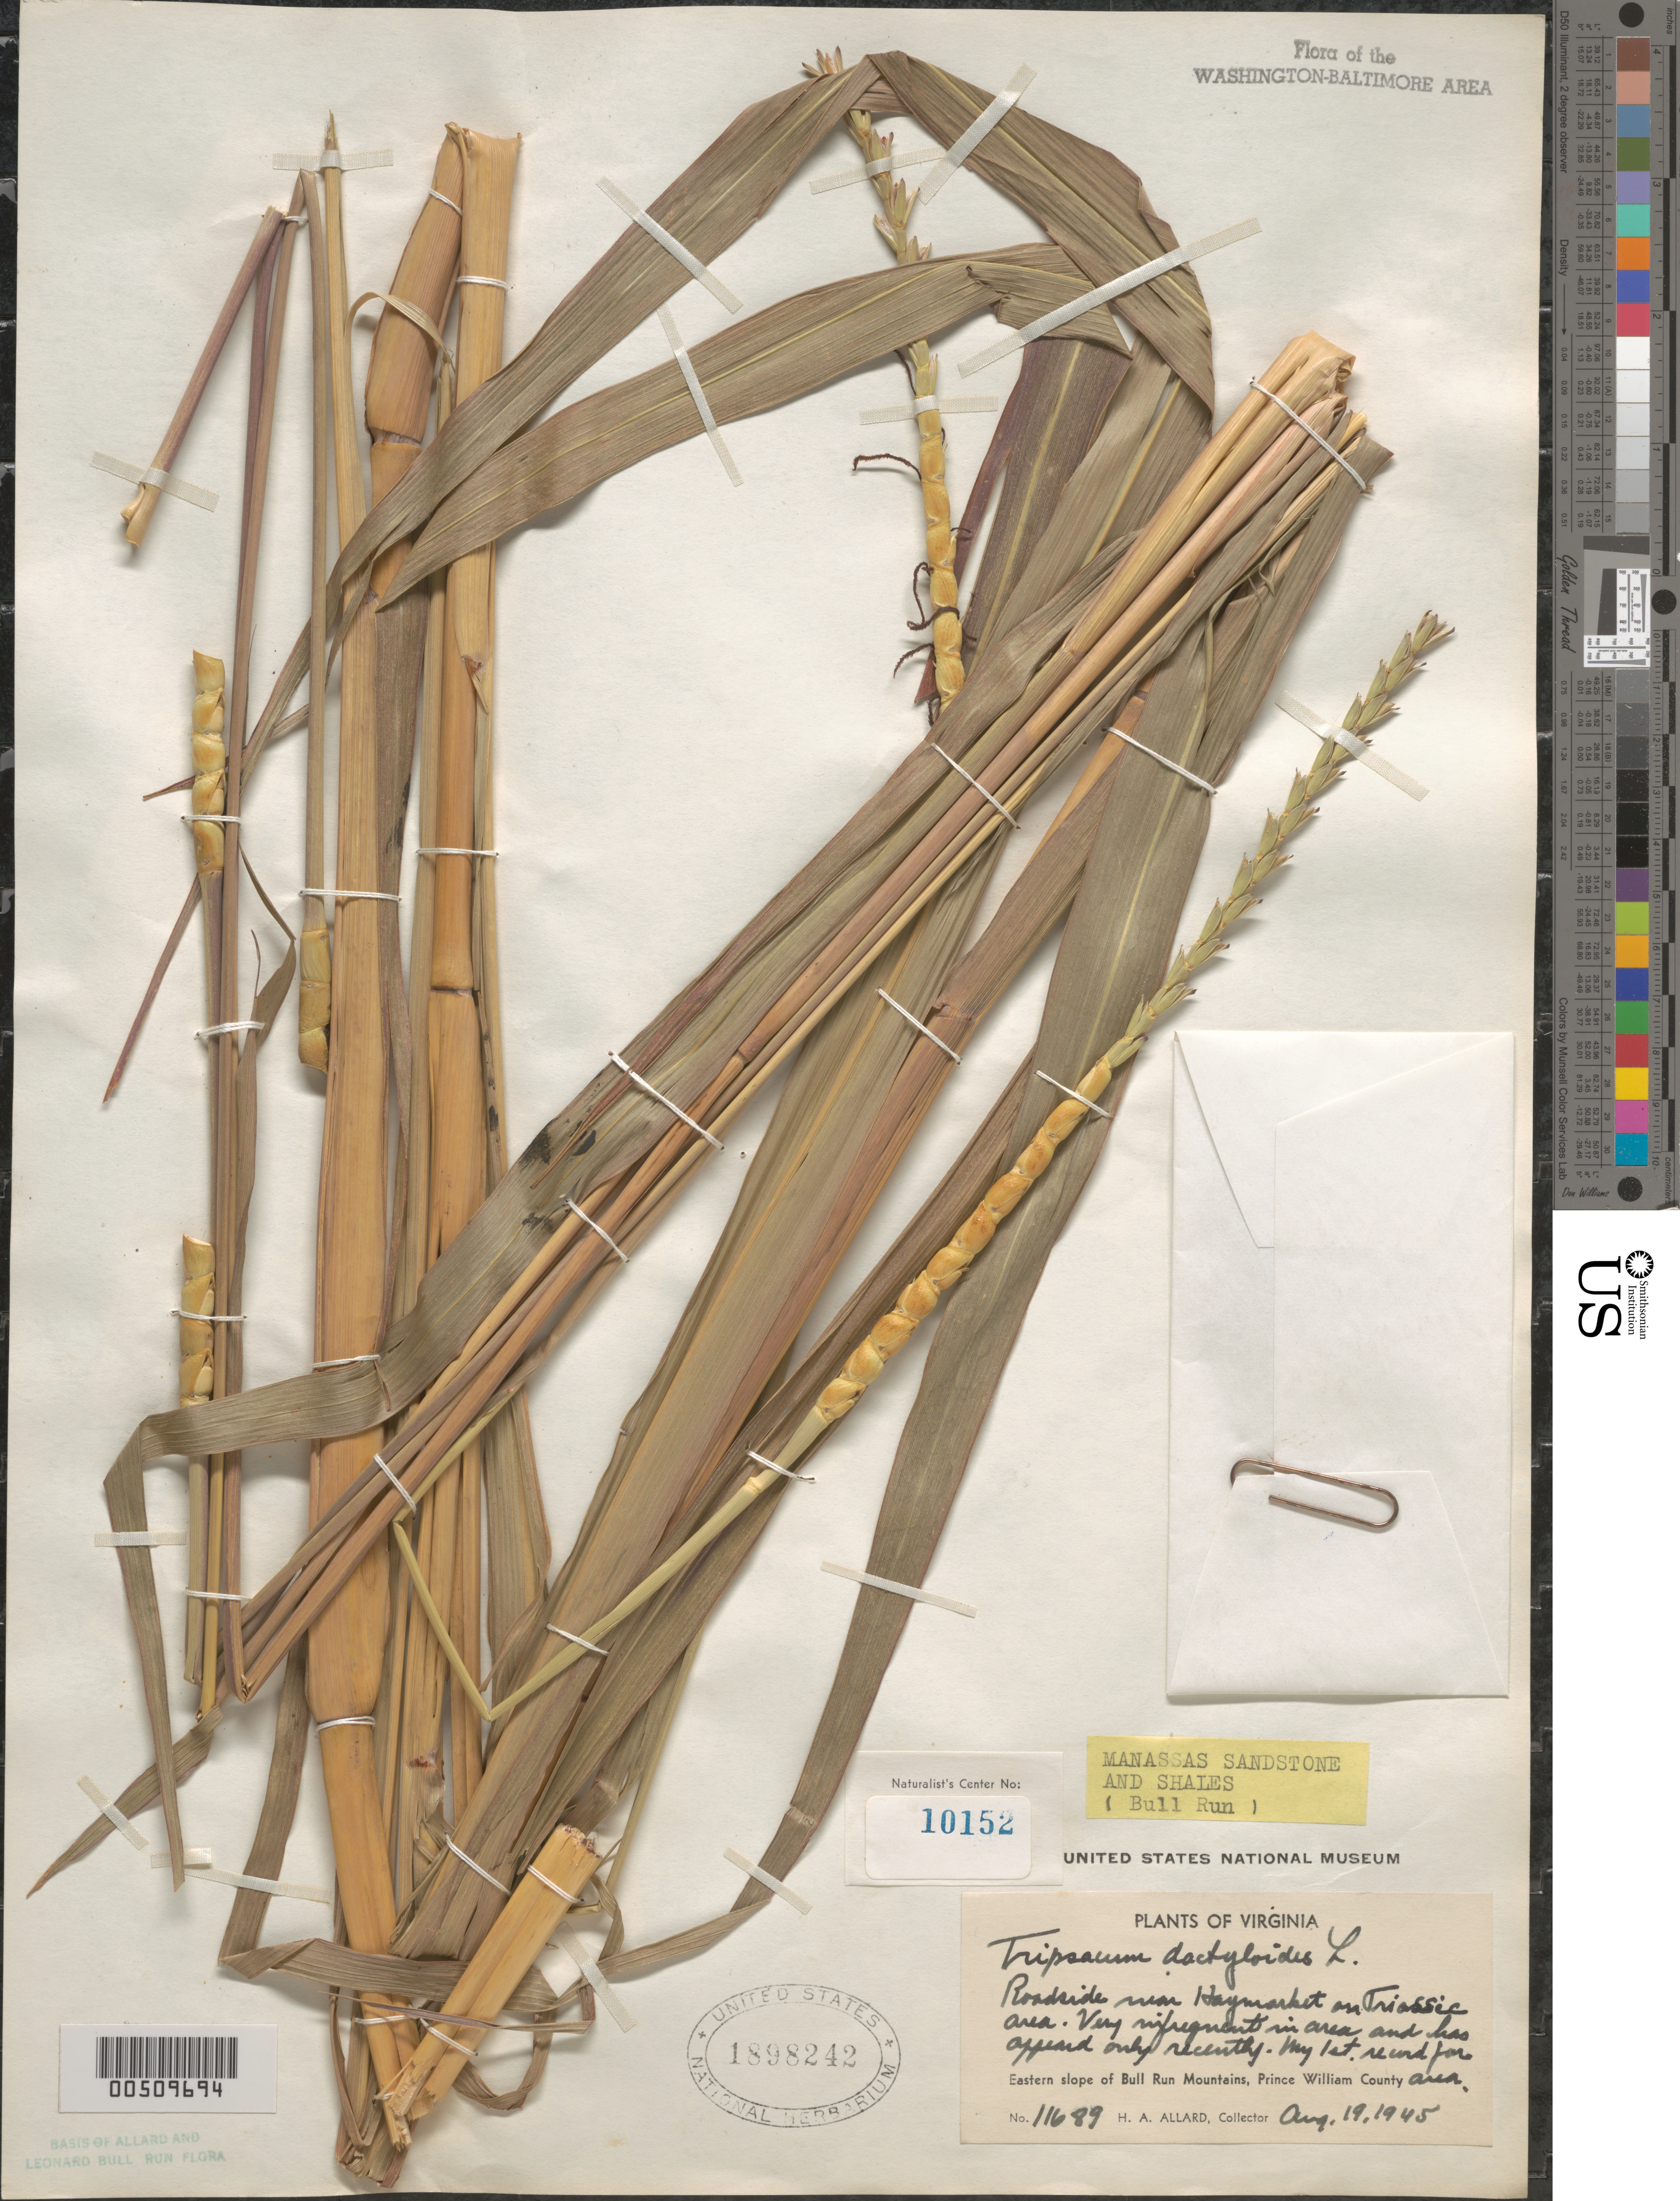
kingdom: Plantae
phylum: Tracheophyta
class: Liliopsida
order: Poales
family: Poaceae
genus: Tripsacum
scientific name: Tripsacum dactyloides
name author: (L.) L.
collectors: H. A. Allard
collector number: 11689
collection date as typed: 19 Aug 1945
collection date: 1945-08-19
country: United States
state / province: Virginia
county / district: Prince William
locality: Bull Run Mts., near Haymarket Bull Run Mts.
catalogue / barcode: US 1898242